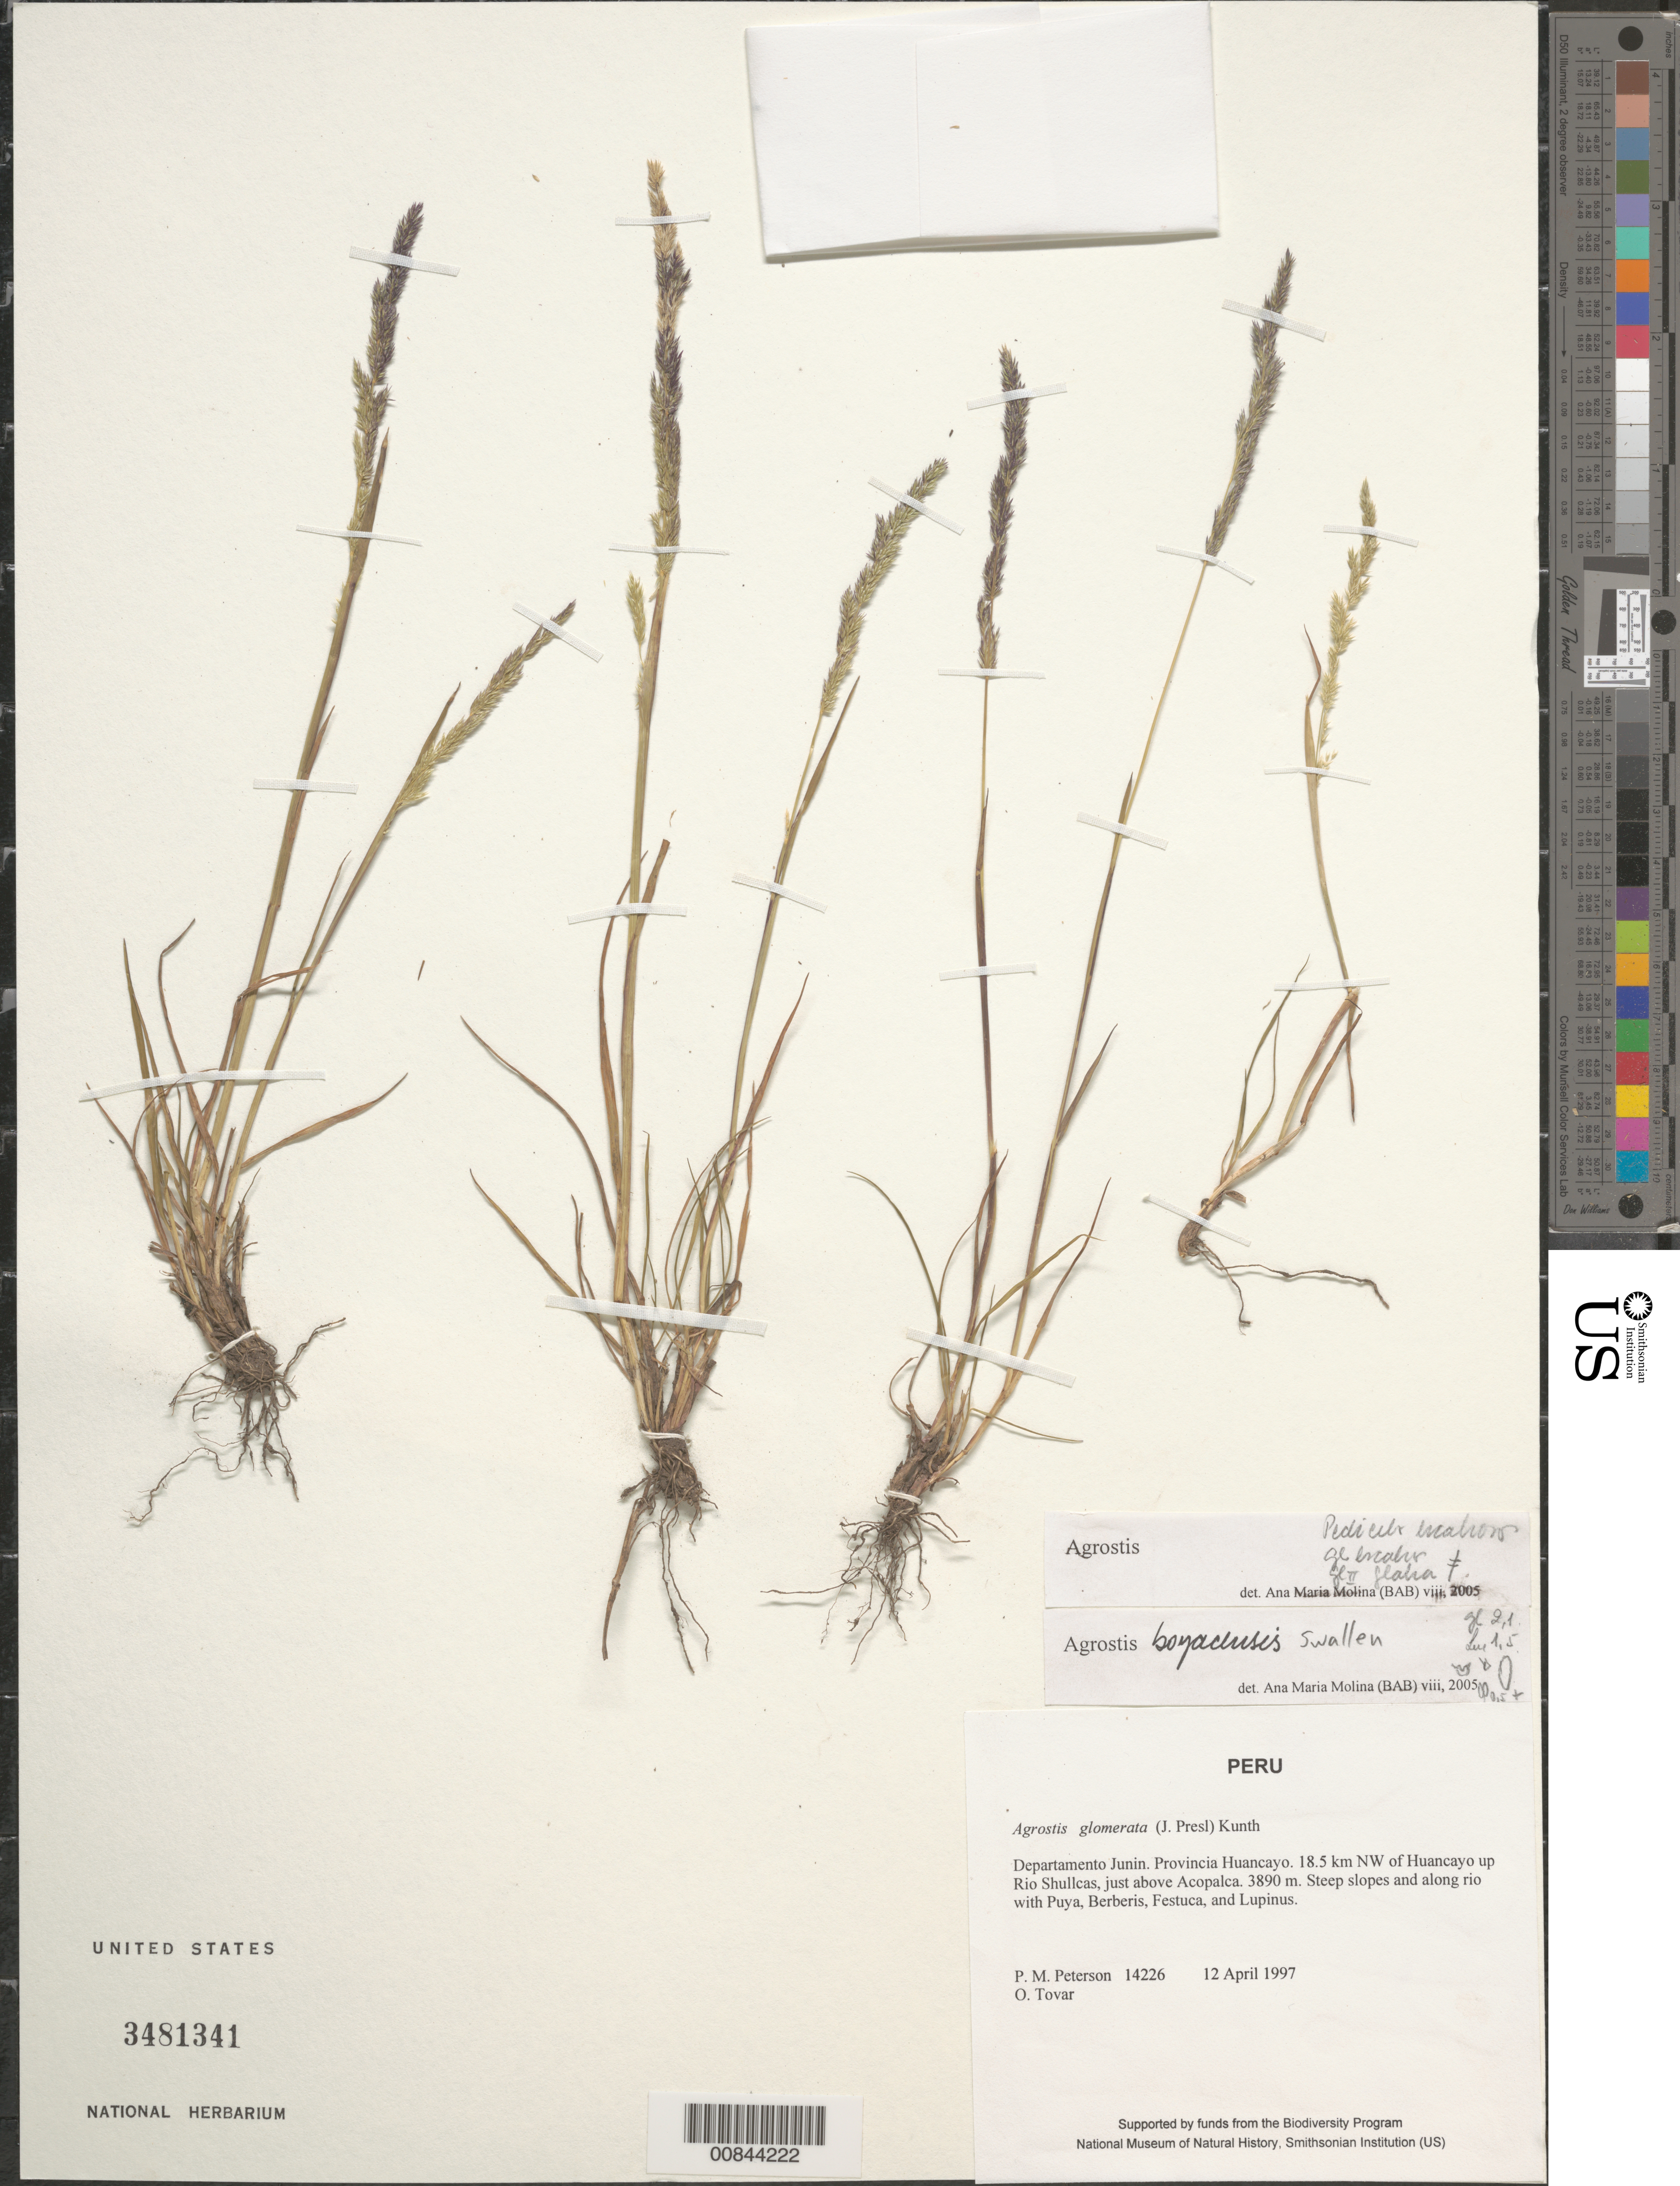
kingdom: Plantae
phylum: Tracheophyta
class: Liliopsida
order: Poales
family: Poaceae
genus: Agrostis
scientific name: Agrostis boyacensis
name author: Swallen & García-Barr.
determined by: Molina, Ana M. de R.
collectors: P. M. Peterson & Ó. Tovar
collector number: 14226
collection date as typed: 12 Apr 1997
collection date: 1997-04-12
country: Peru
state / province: Junín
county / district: Huancayo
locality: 18.5 km NW of Huancayo up Rio Shullcas, just above Acopalca.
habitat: Steep slopes and along rio with Puya, Berberis, Festuca, and Lupinus.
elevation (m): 3890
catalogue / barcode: US 3481341